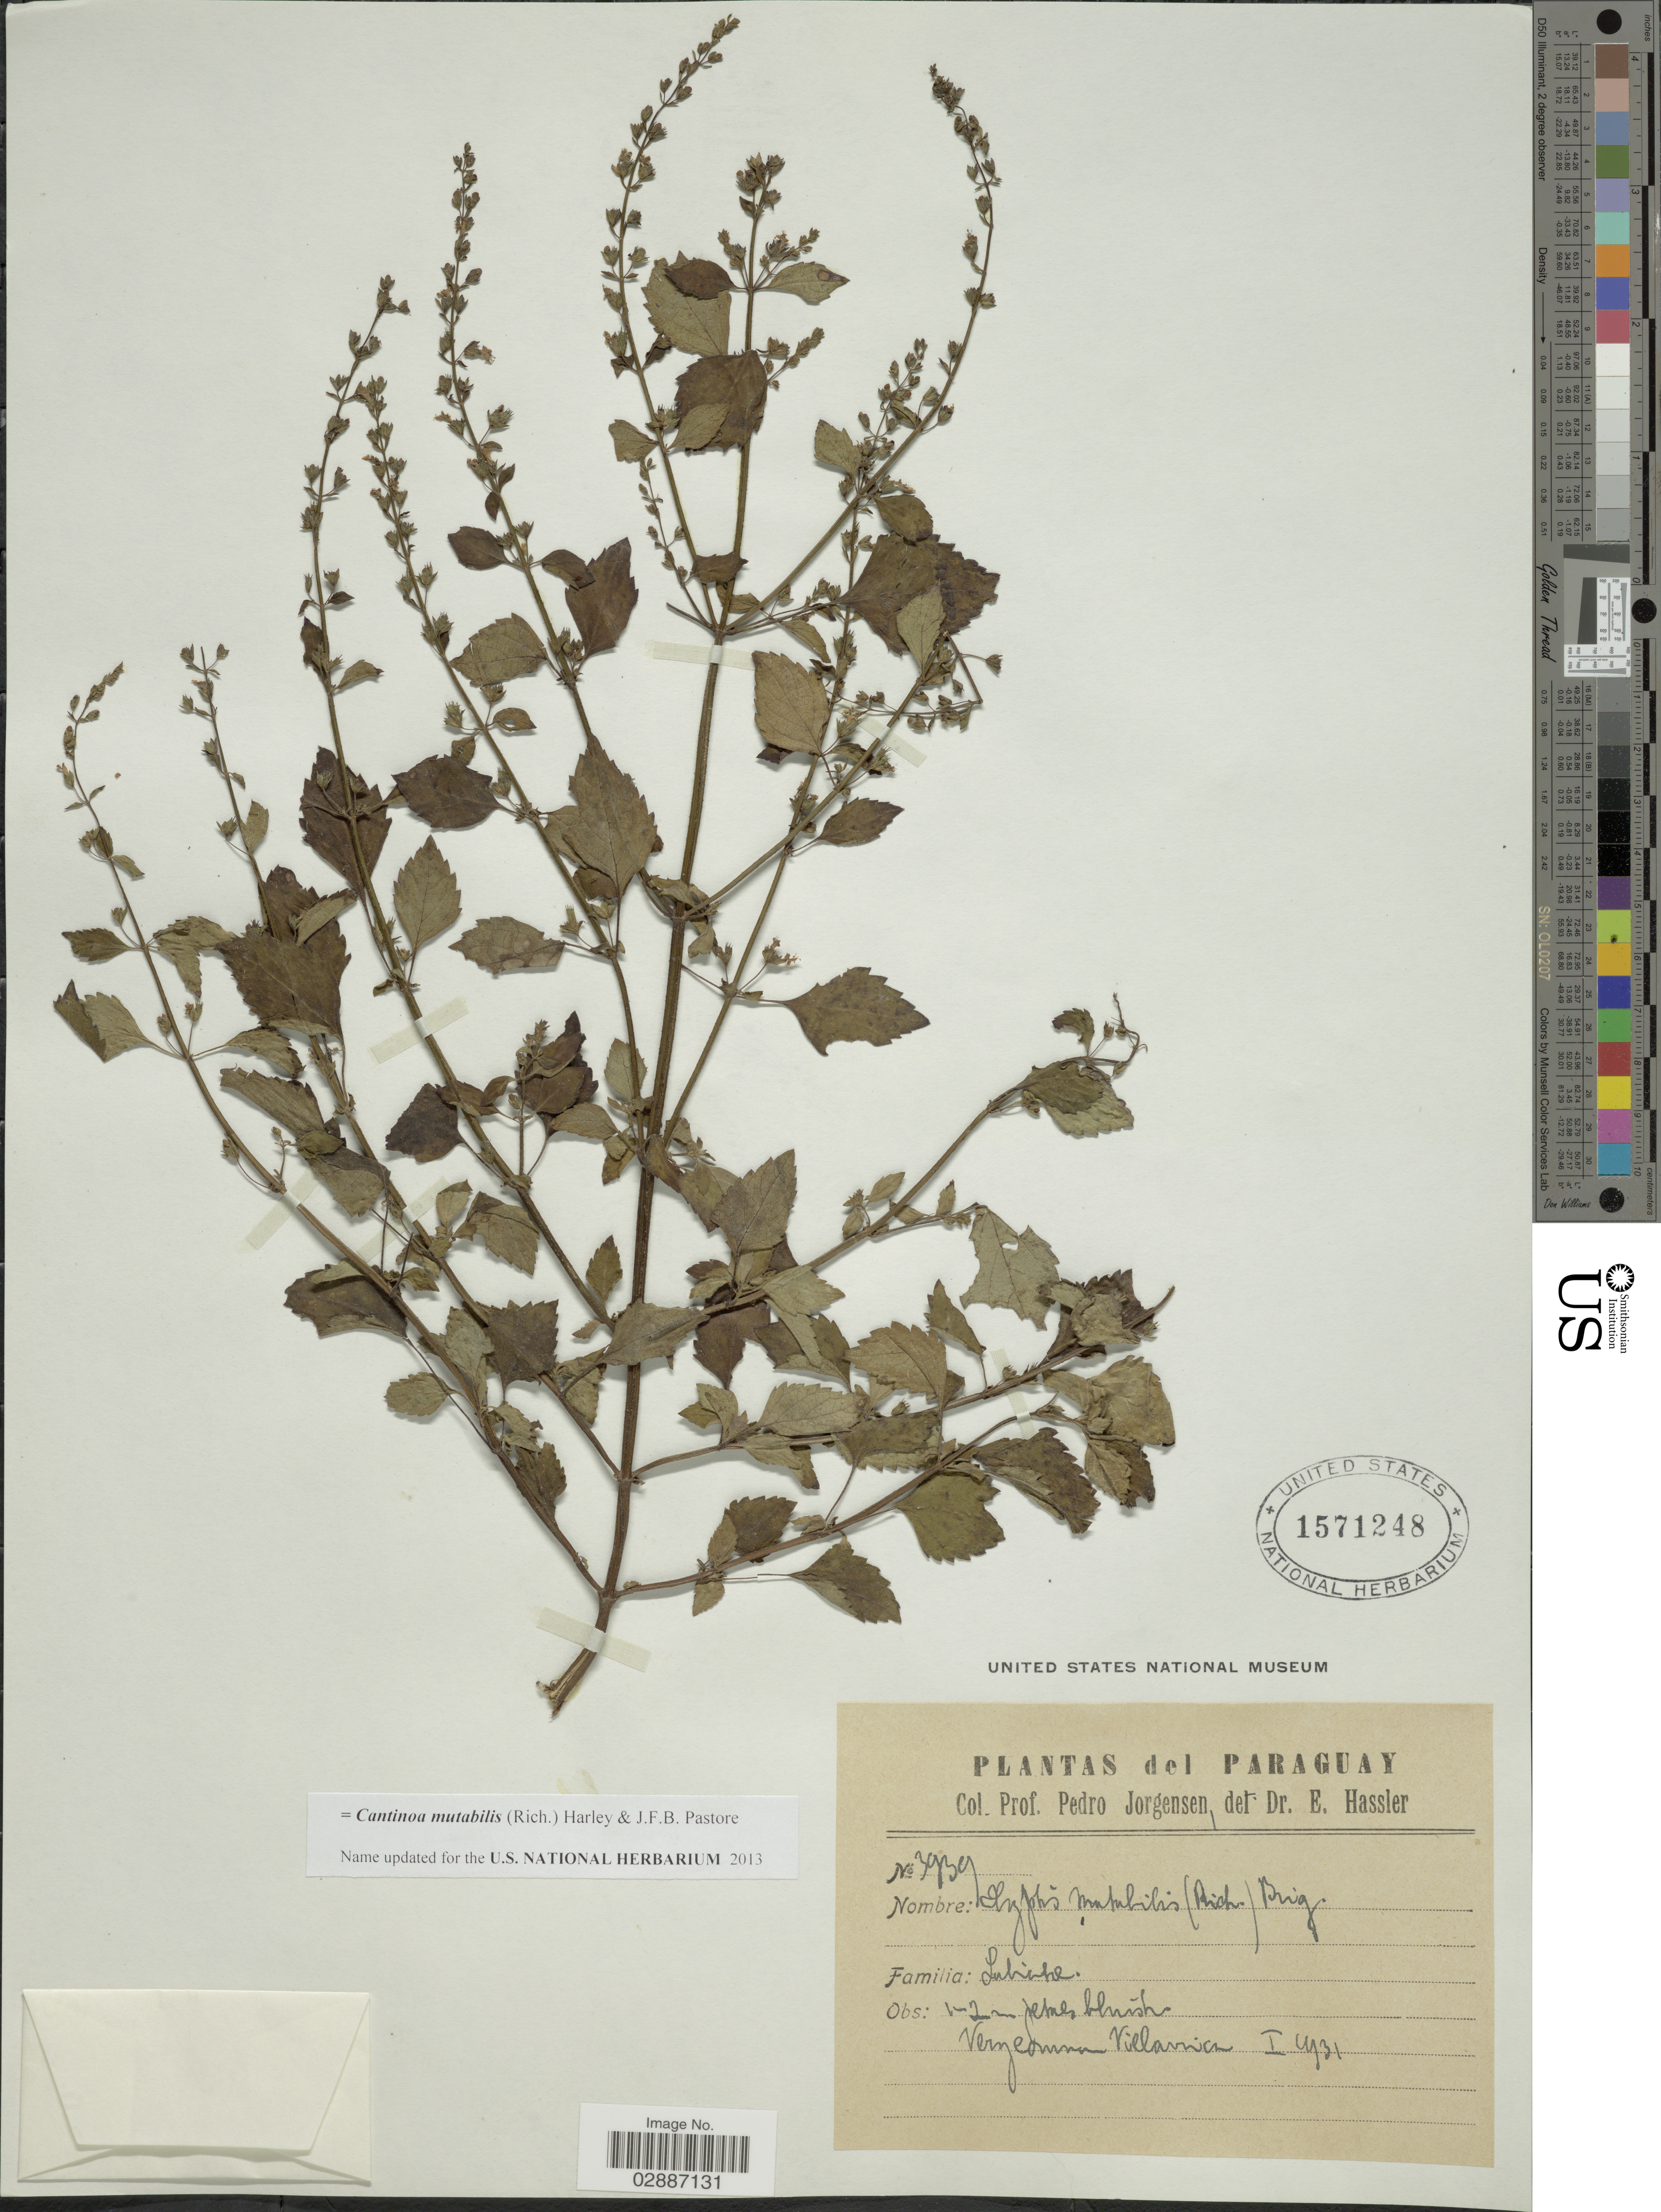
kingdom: Plantae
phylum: Tracheophyta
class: Magnoliopsida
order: Lamiales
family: Lamiaceae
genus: Cantinoa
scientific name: Cantinoa mutabilis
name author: (Epling) Harley & J.F.B. Pastore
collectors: P. Jörgensen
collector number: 3939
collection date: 1931-01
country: Paraguay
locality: Verzeannu Villarica.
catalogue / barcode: US 1571248